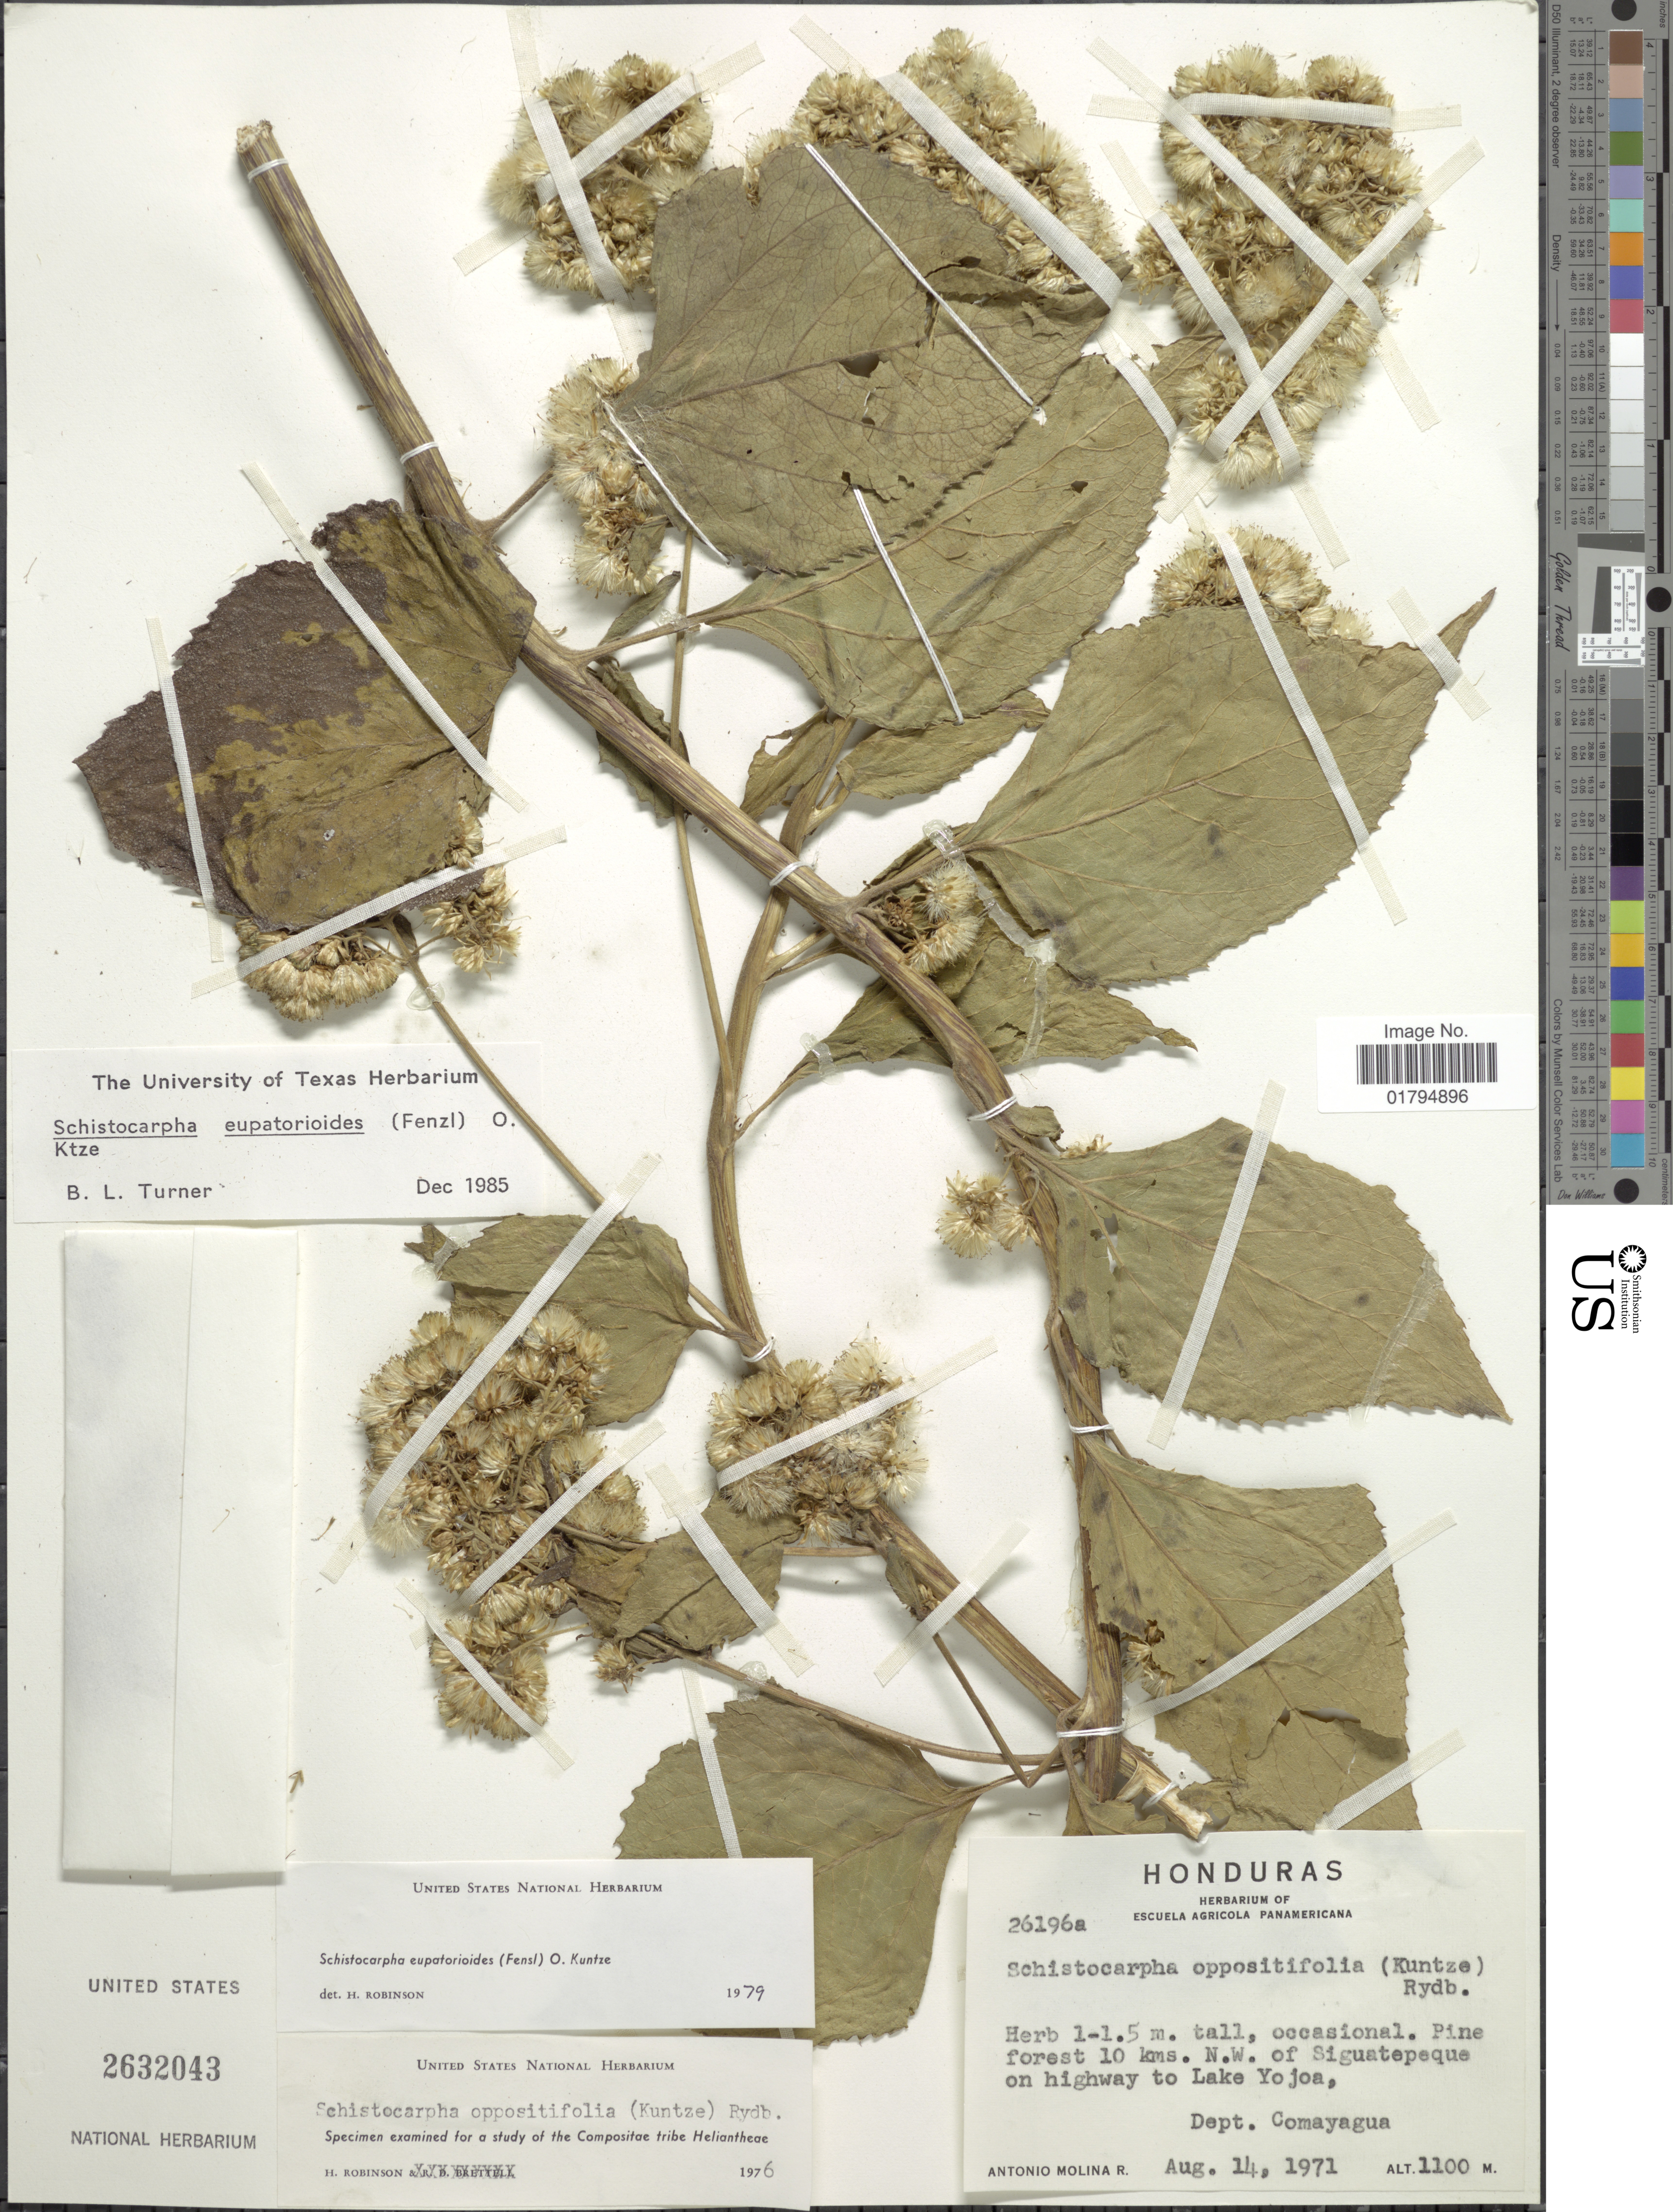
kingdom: Plantae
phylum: Tracheophyta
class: Magnoliopsida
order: Asterales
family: Asteraceae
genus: Schistocarpha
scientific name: Schistocarpha eupatorioides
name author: (Fenzl) Kuntze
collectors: A. Molina R.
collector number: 2619a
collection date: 1971-08-14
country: Honduras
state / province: Comayagua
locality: Pine forest 10 kms. N.W. o9f Siguatepeque on highway to Lake Yojoa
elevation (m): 1100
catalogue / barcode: US 2632043